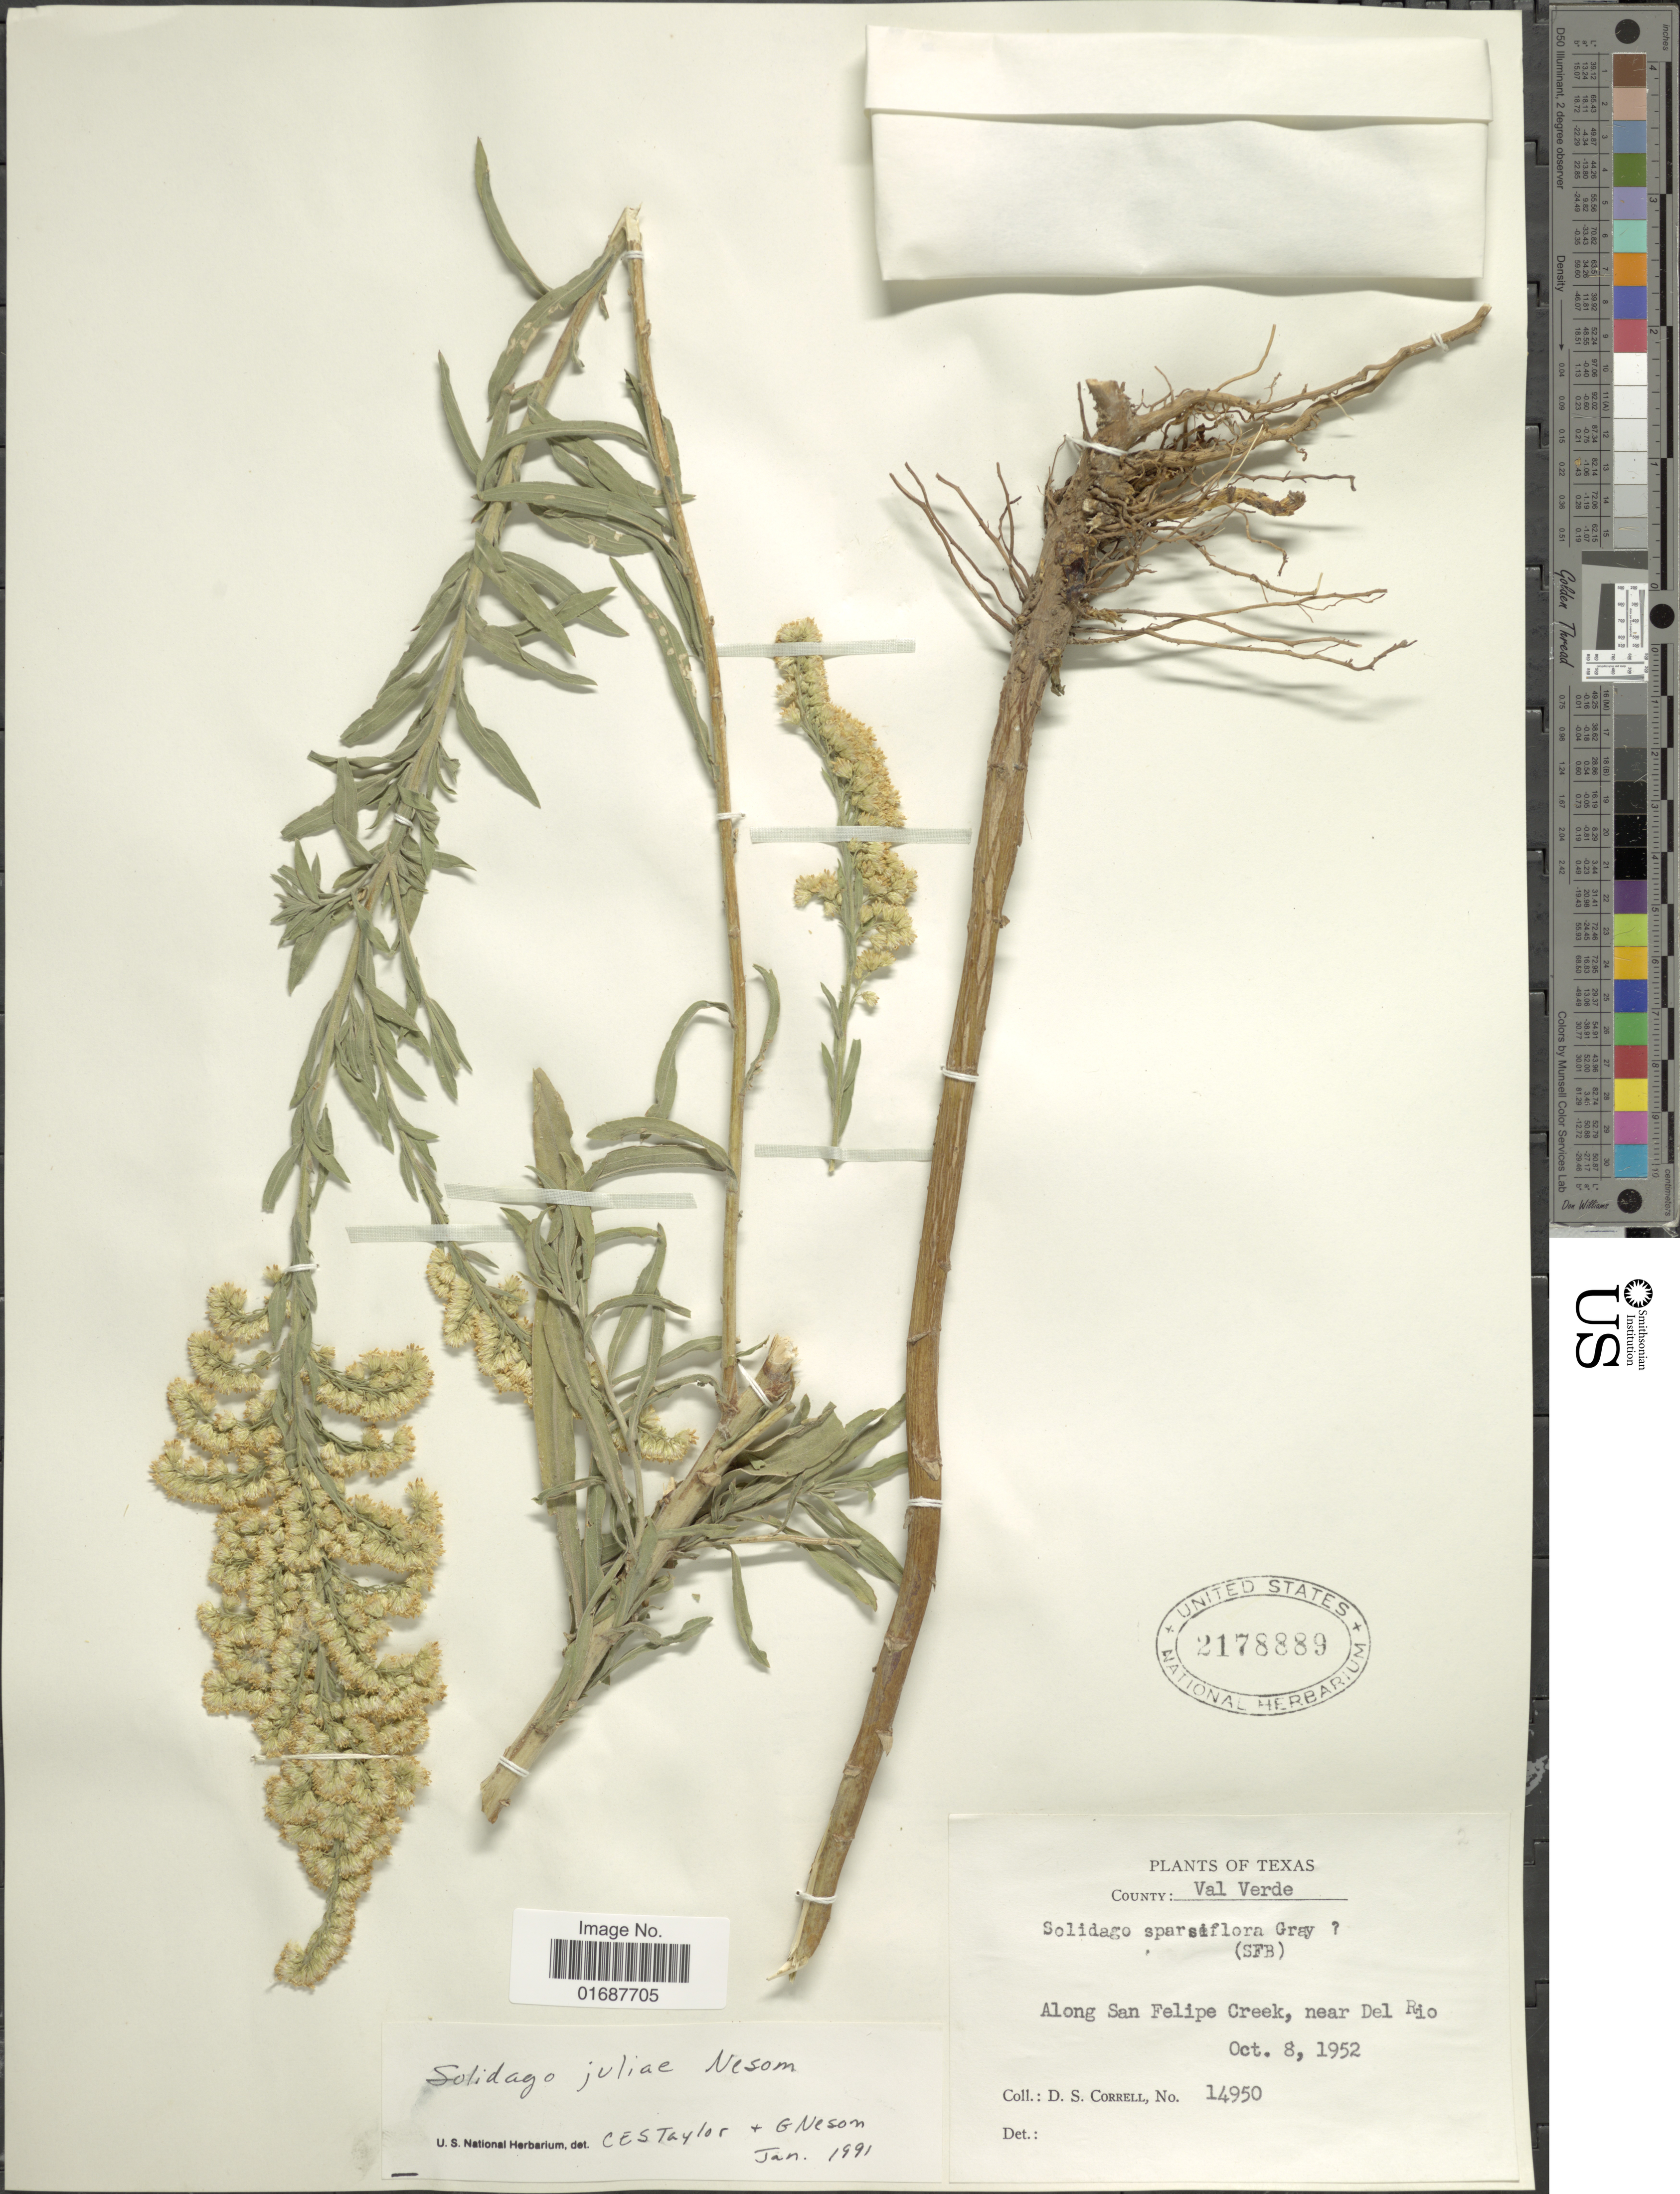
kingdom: Plantae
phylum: Tracheophyta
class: Magnoliopsida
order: Asterales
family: Asteraceae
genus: Solidago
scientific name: Solidago juliae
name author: G.L. Nesom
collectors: D. S. Correll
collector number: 14950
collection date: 1952-10-08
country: United States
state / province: Texas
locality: County: Val Verde. Along San Felipe Creek, near Del Rio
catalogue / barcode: US 2178889